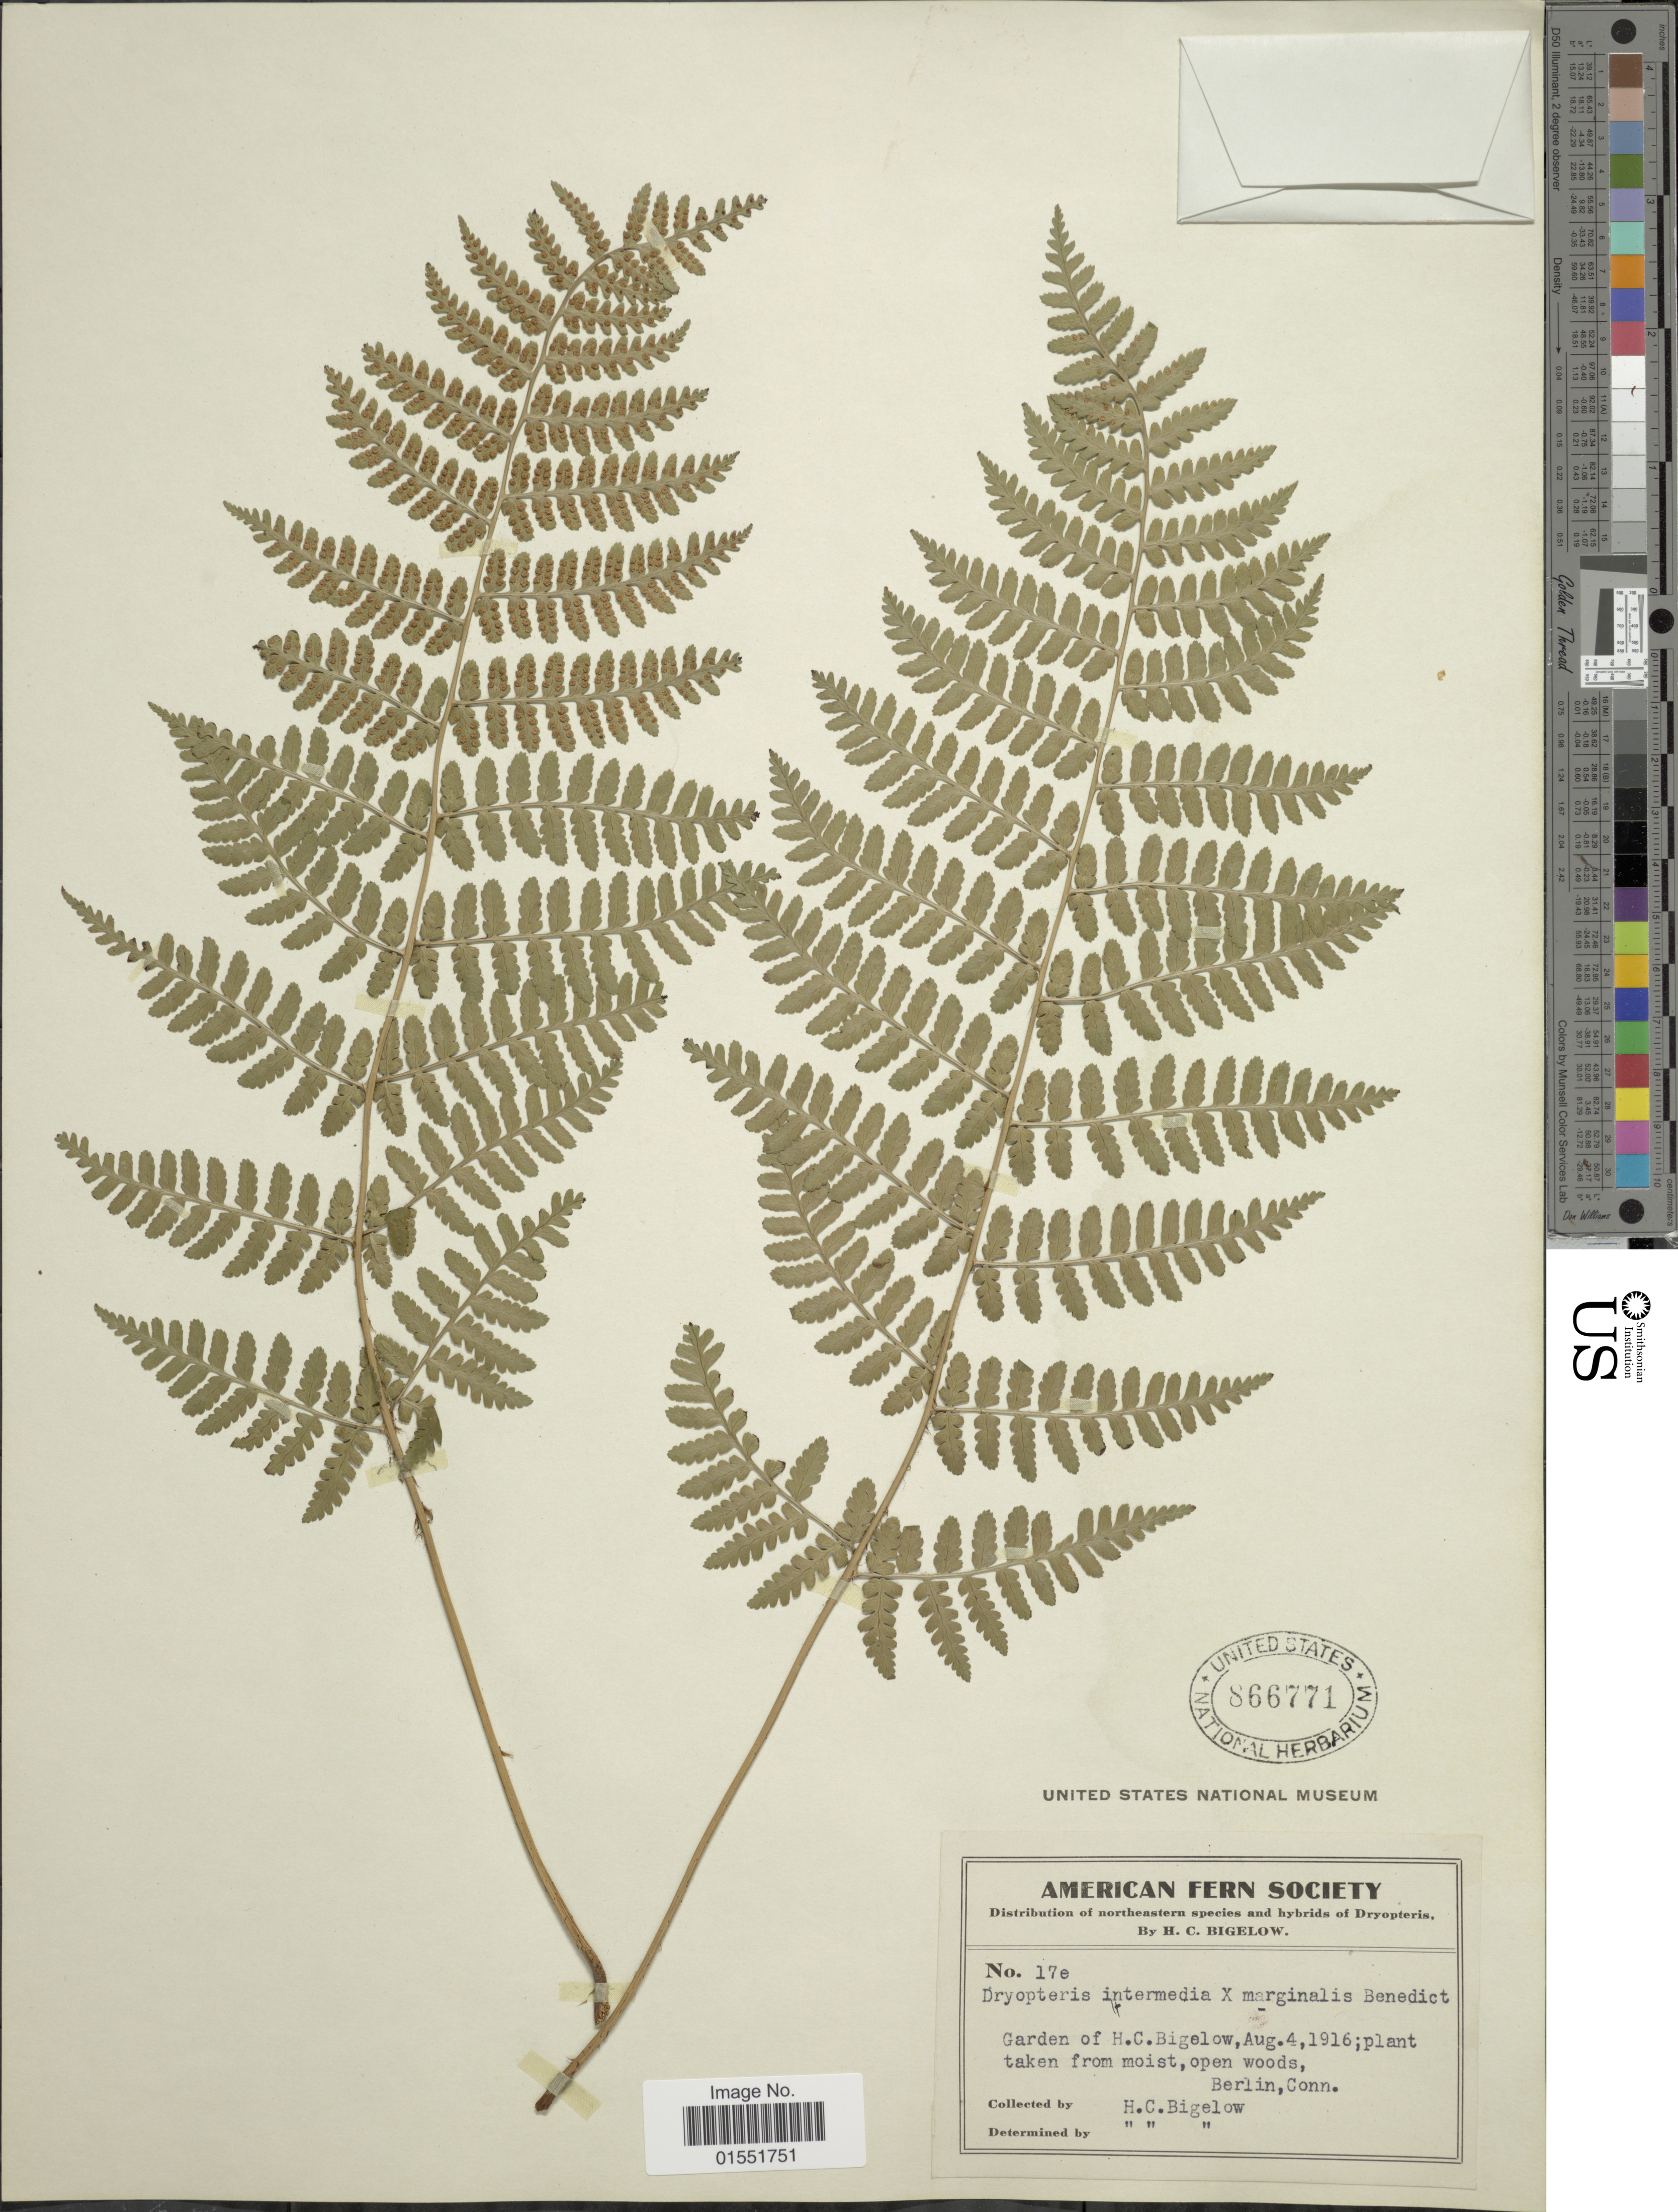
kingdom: Plantae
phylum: Tracheophyta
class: Polypodiopsida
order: Polypodiales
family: Dryopteridaceae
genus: Dryopteris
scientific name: Dryopteris intermedia x D. marginalis (L.) A. Gray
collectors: H. Bigelow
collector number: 17e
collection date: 1916-08-04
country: United States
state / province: Connecticut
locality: Garden of H.C. Bigelow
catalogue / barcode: US 866771